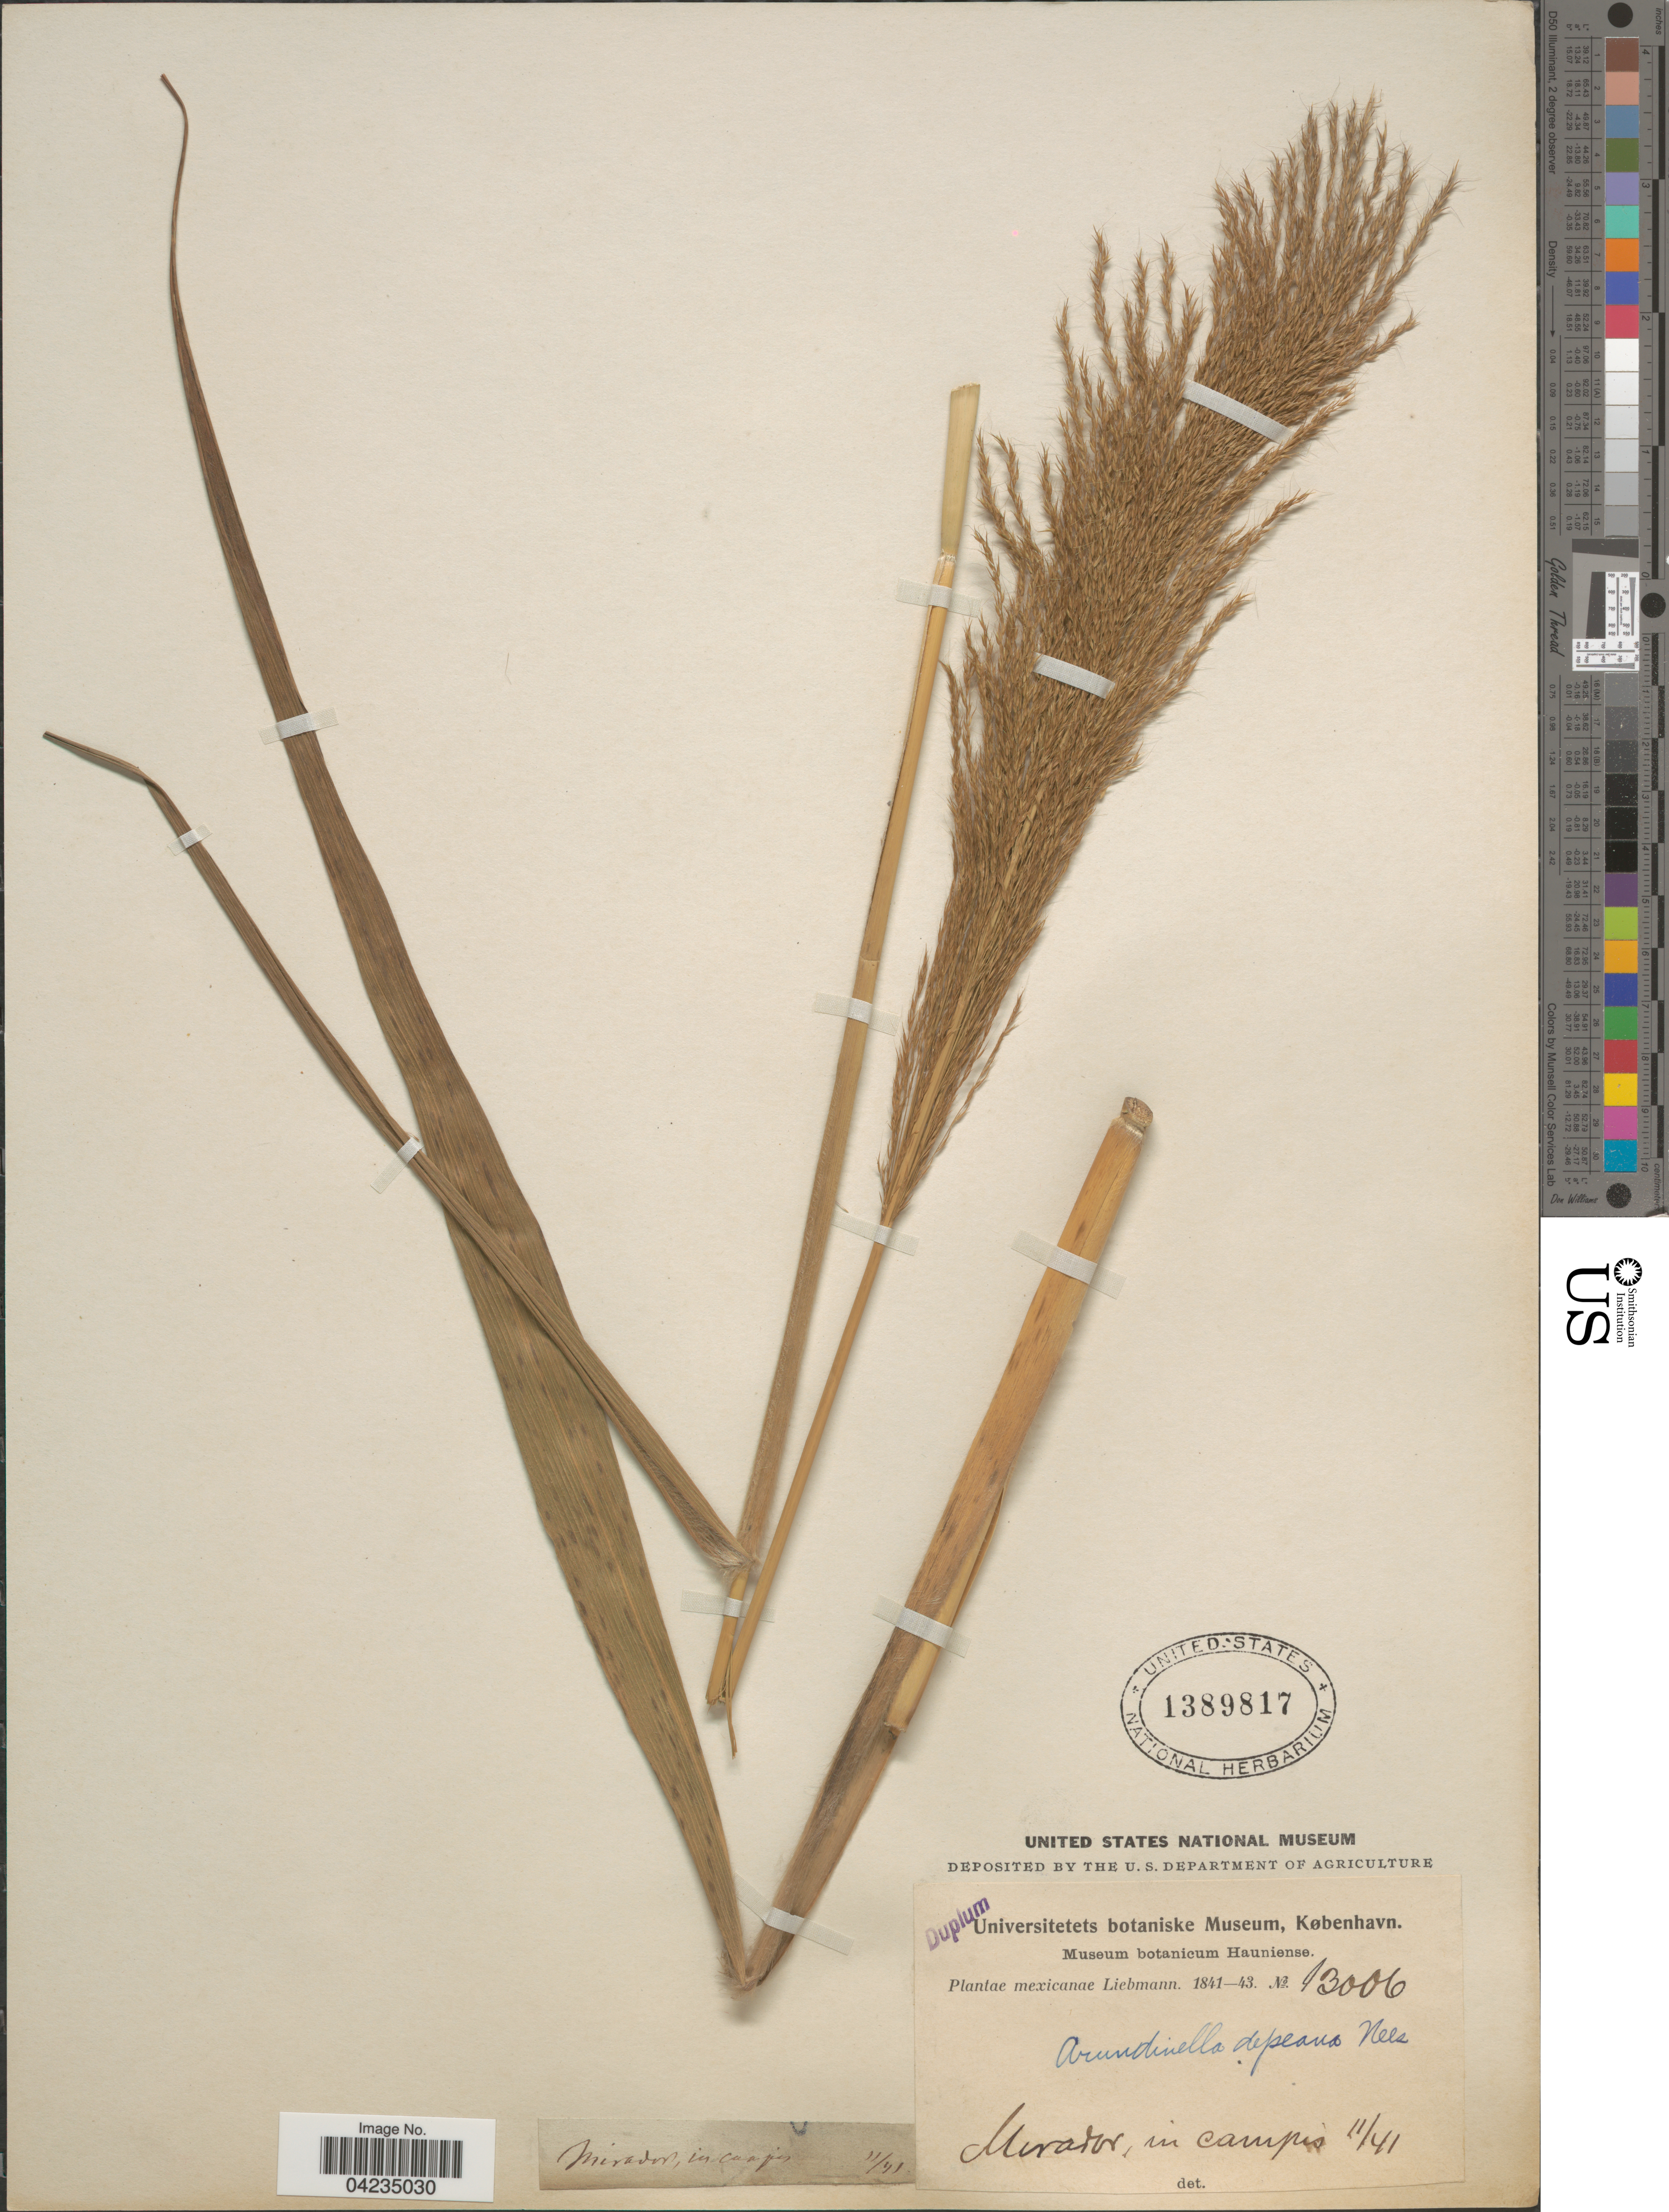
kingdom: Plantae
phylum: Tracheophyta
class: Liliopsida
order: Poales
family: Poaceae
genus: Arundinella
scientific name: Arundinella deppeana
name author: Nees ex Steud.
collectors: Liebmann, --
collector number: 13006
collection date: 1841-11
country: Mexico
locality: Mexicanae. Mirador, in campis.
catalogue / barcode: US 1389817